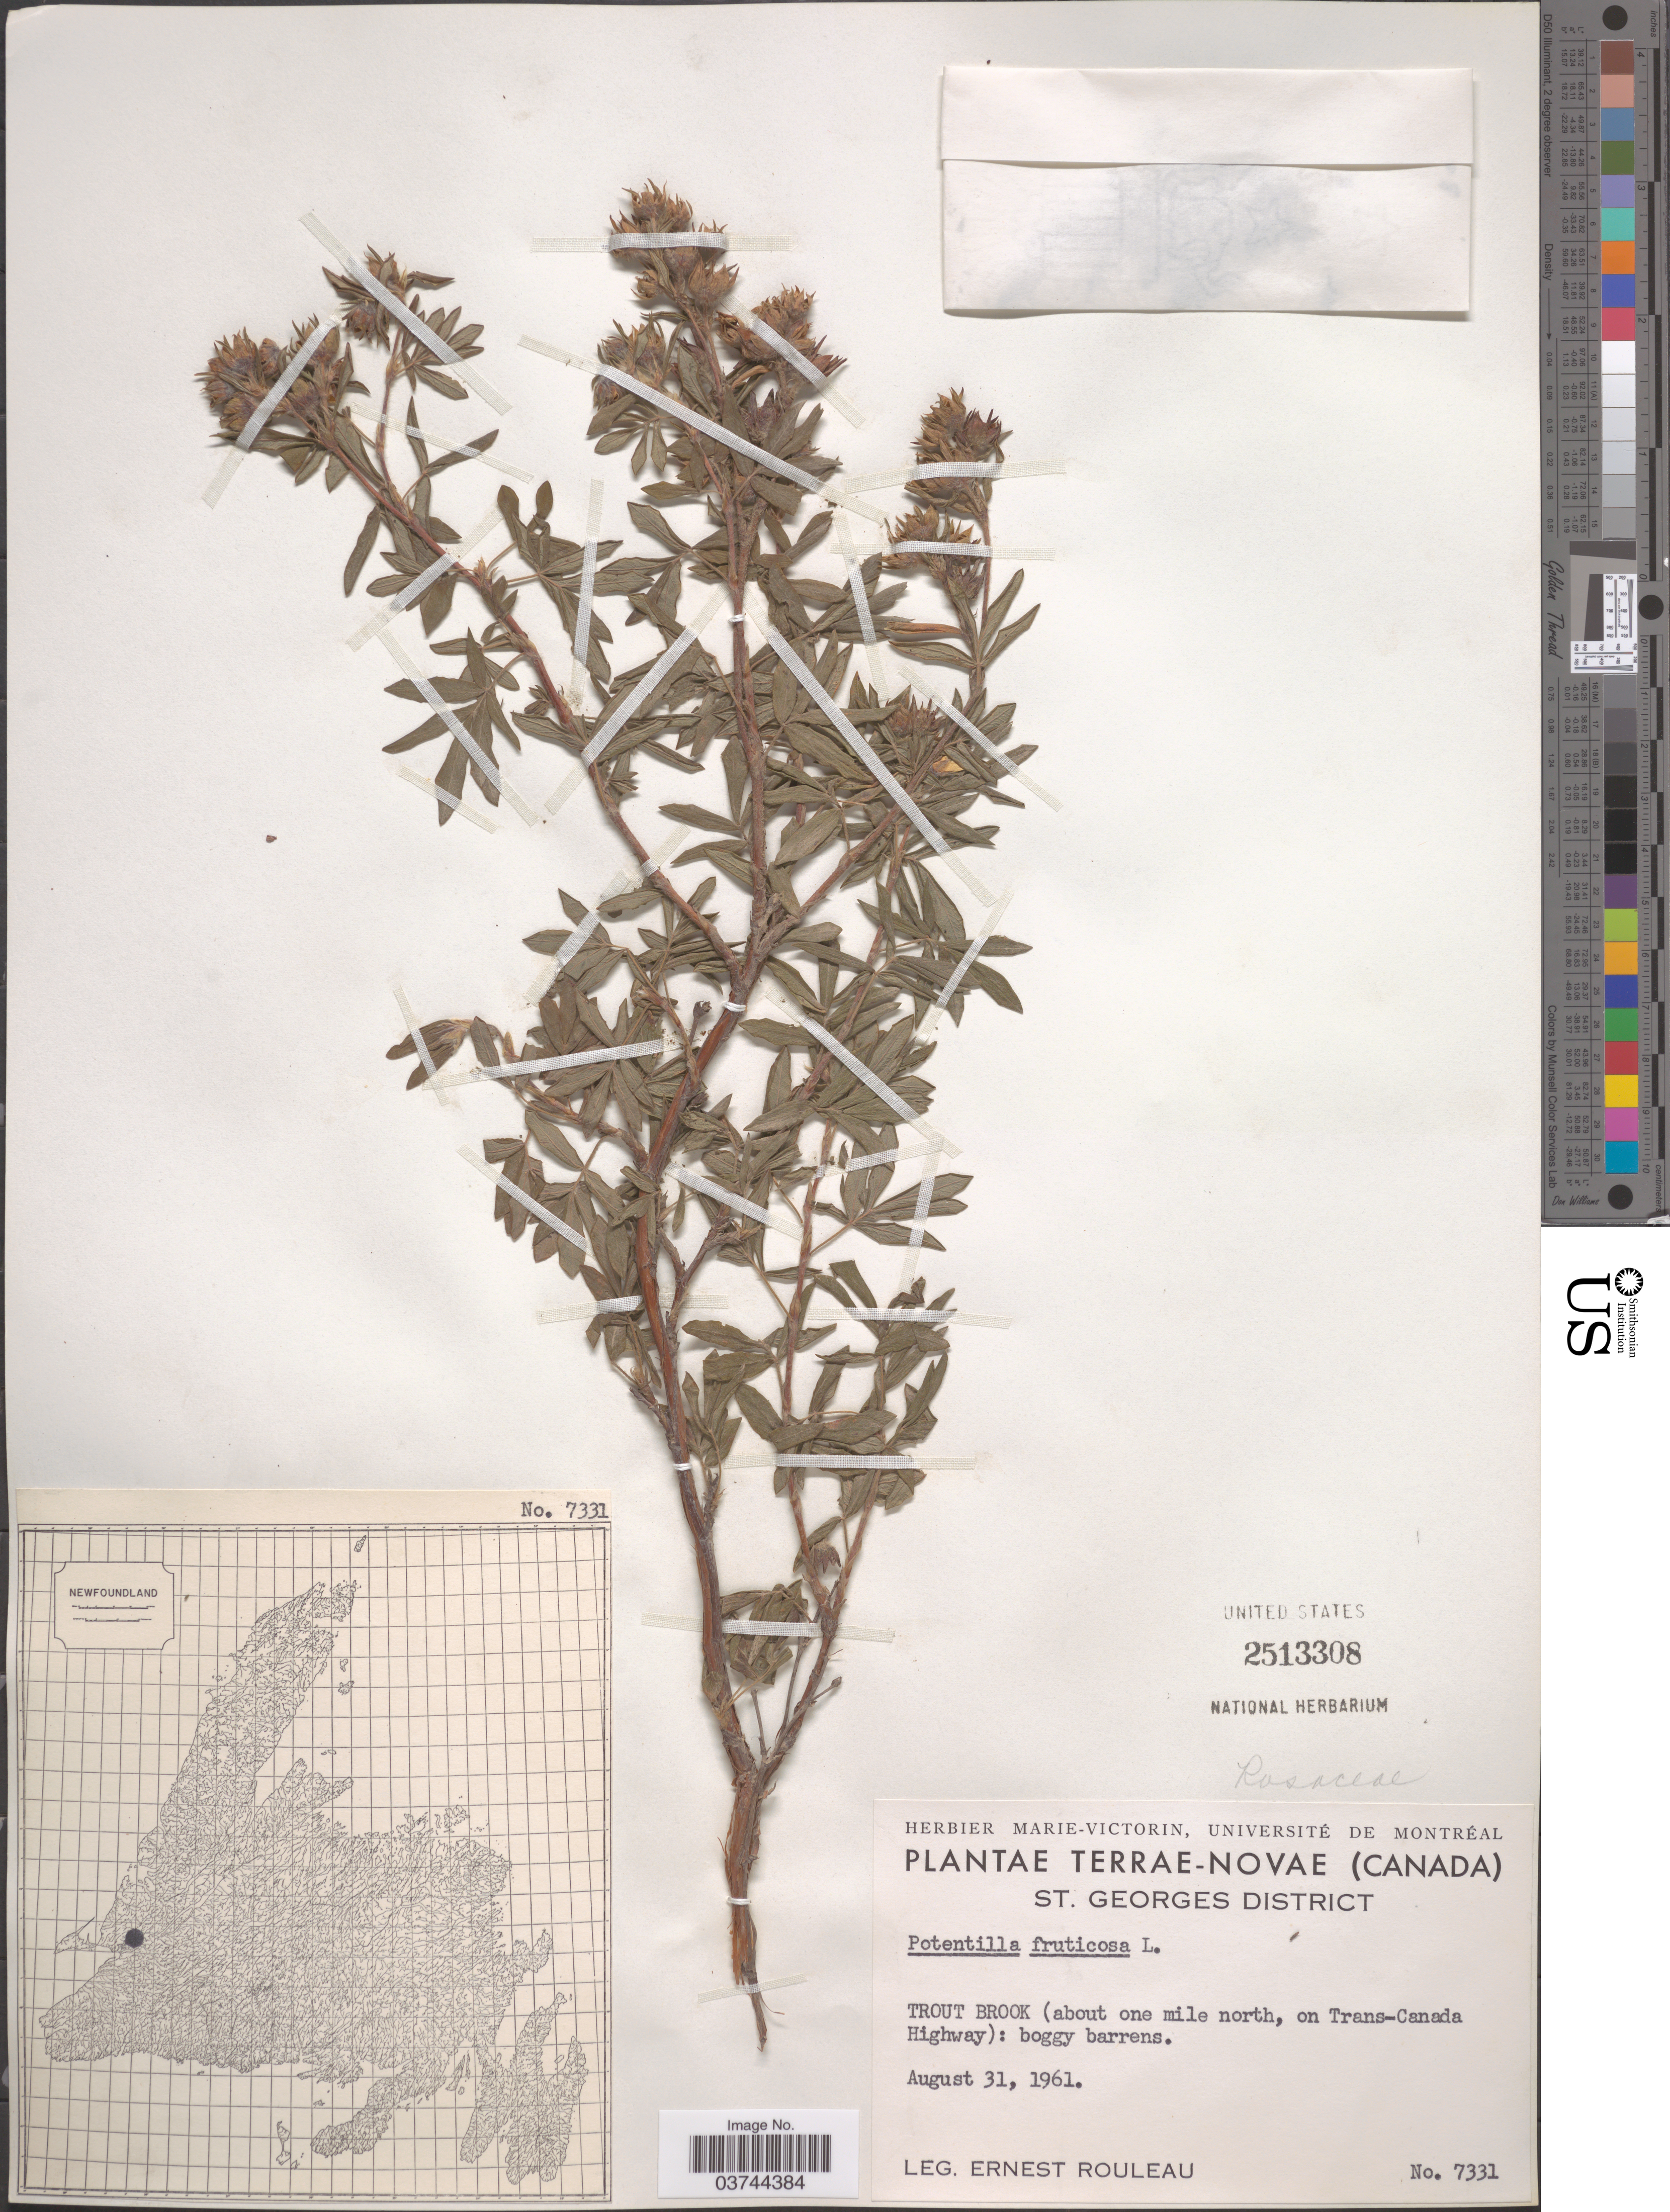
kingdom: Plantae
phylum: Tracheophyta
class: Magnoliopsida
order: Rosales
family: Rosaceae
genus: Dasiphora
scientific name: Dasiphora fruticosa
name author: (L.) Rydb.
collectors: E. Rouleau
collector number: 7331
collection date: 1961-08-31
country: Canada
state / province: Newfoundland and Labrador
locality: Terræ-Novæ, St. Georges District. Trout Brook (about one mile north, on Trans-Canada Highway): boggy barrens.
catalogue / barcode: US 2513308